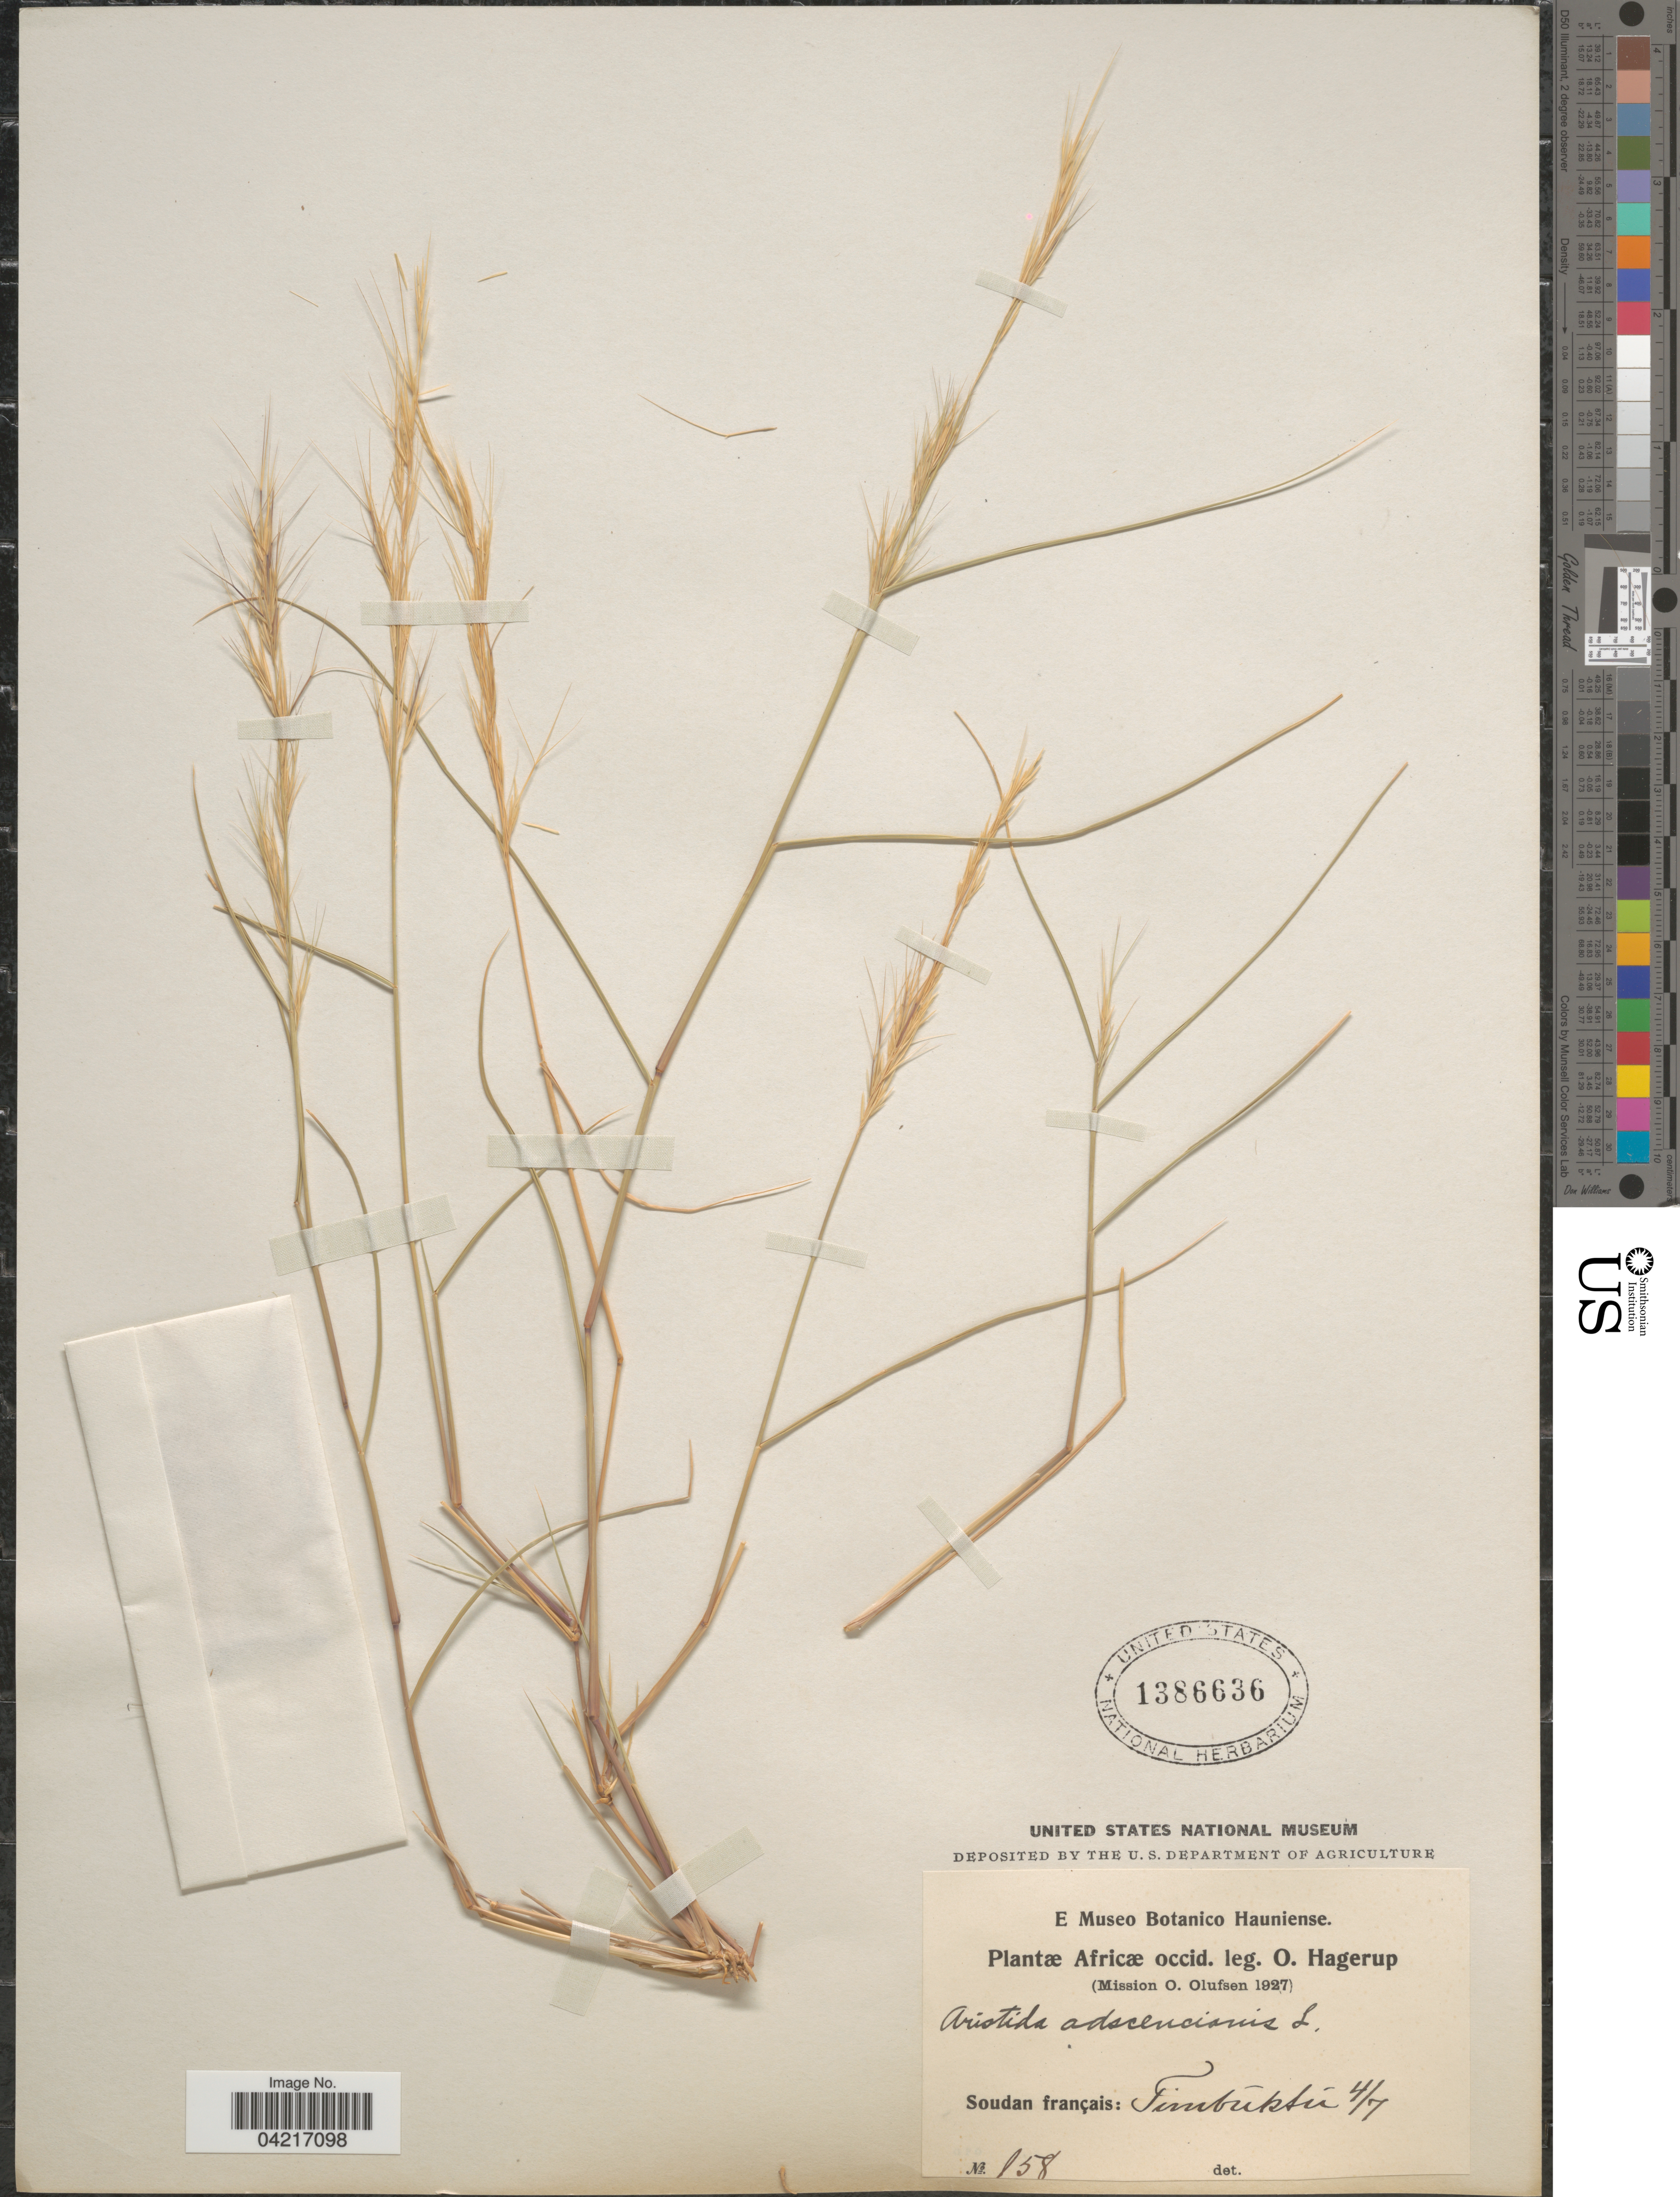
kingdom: Plantae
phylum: Tracheophyta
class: Liliopsida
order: Poales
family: Poaceae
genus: Aristida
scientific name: Aristida adscensionis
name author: L.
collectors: O. Hagerup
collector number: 158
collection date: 1927-07-04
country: Sudan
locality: Africæ occid. (Mission O. Olufsen 1927). Soudan français: Timbûktú.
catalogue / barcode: US 1386636